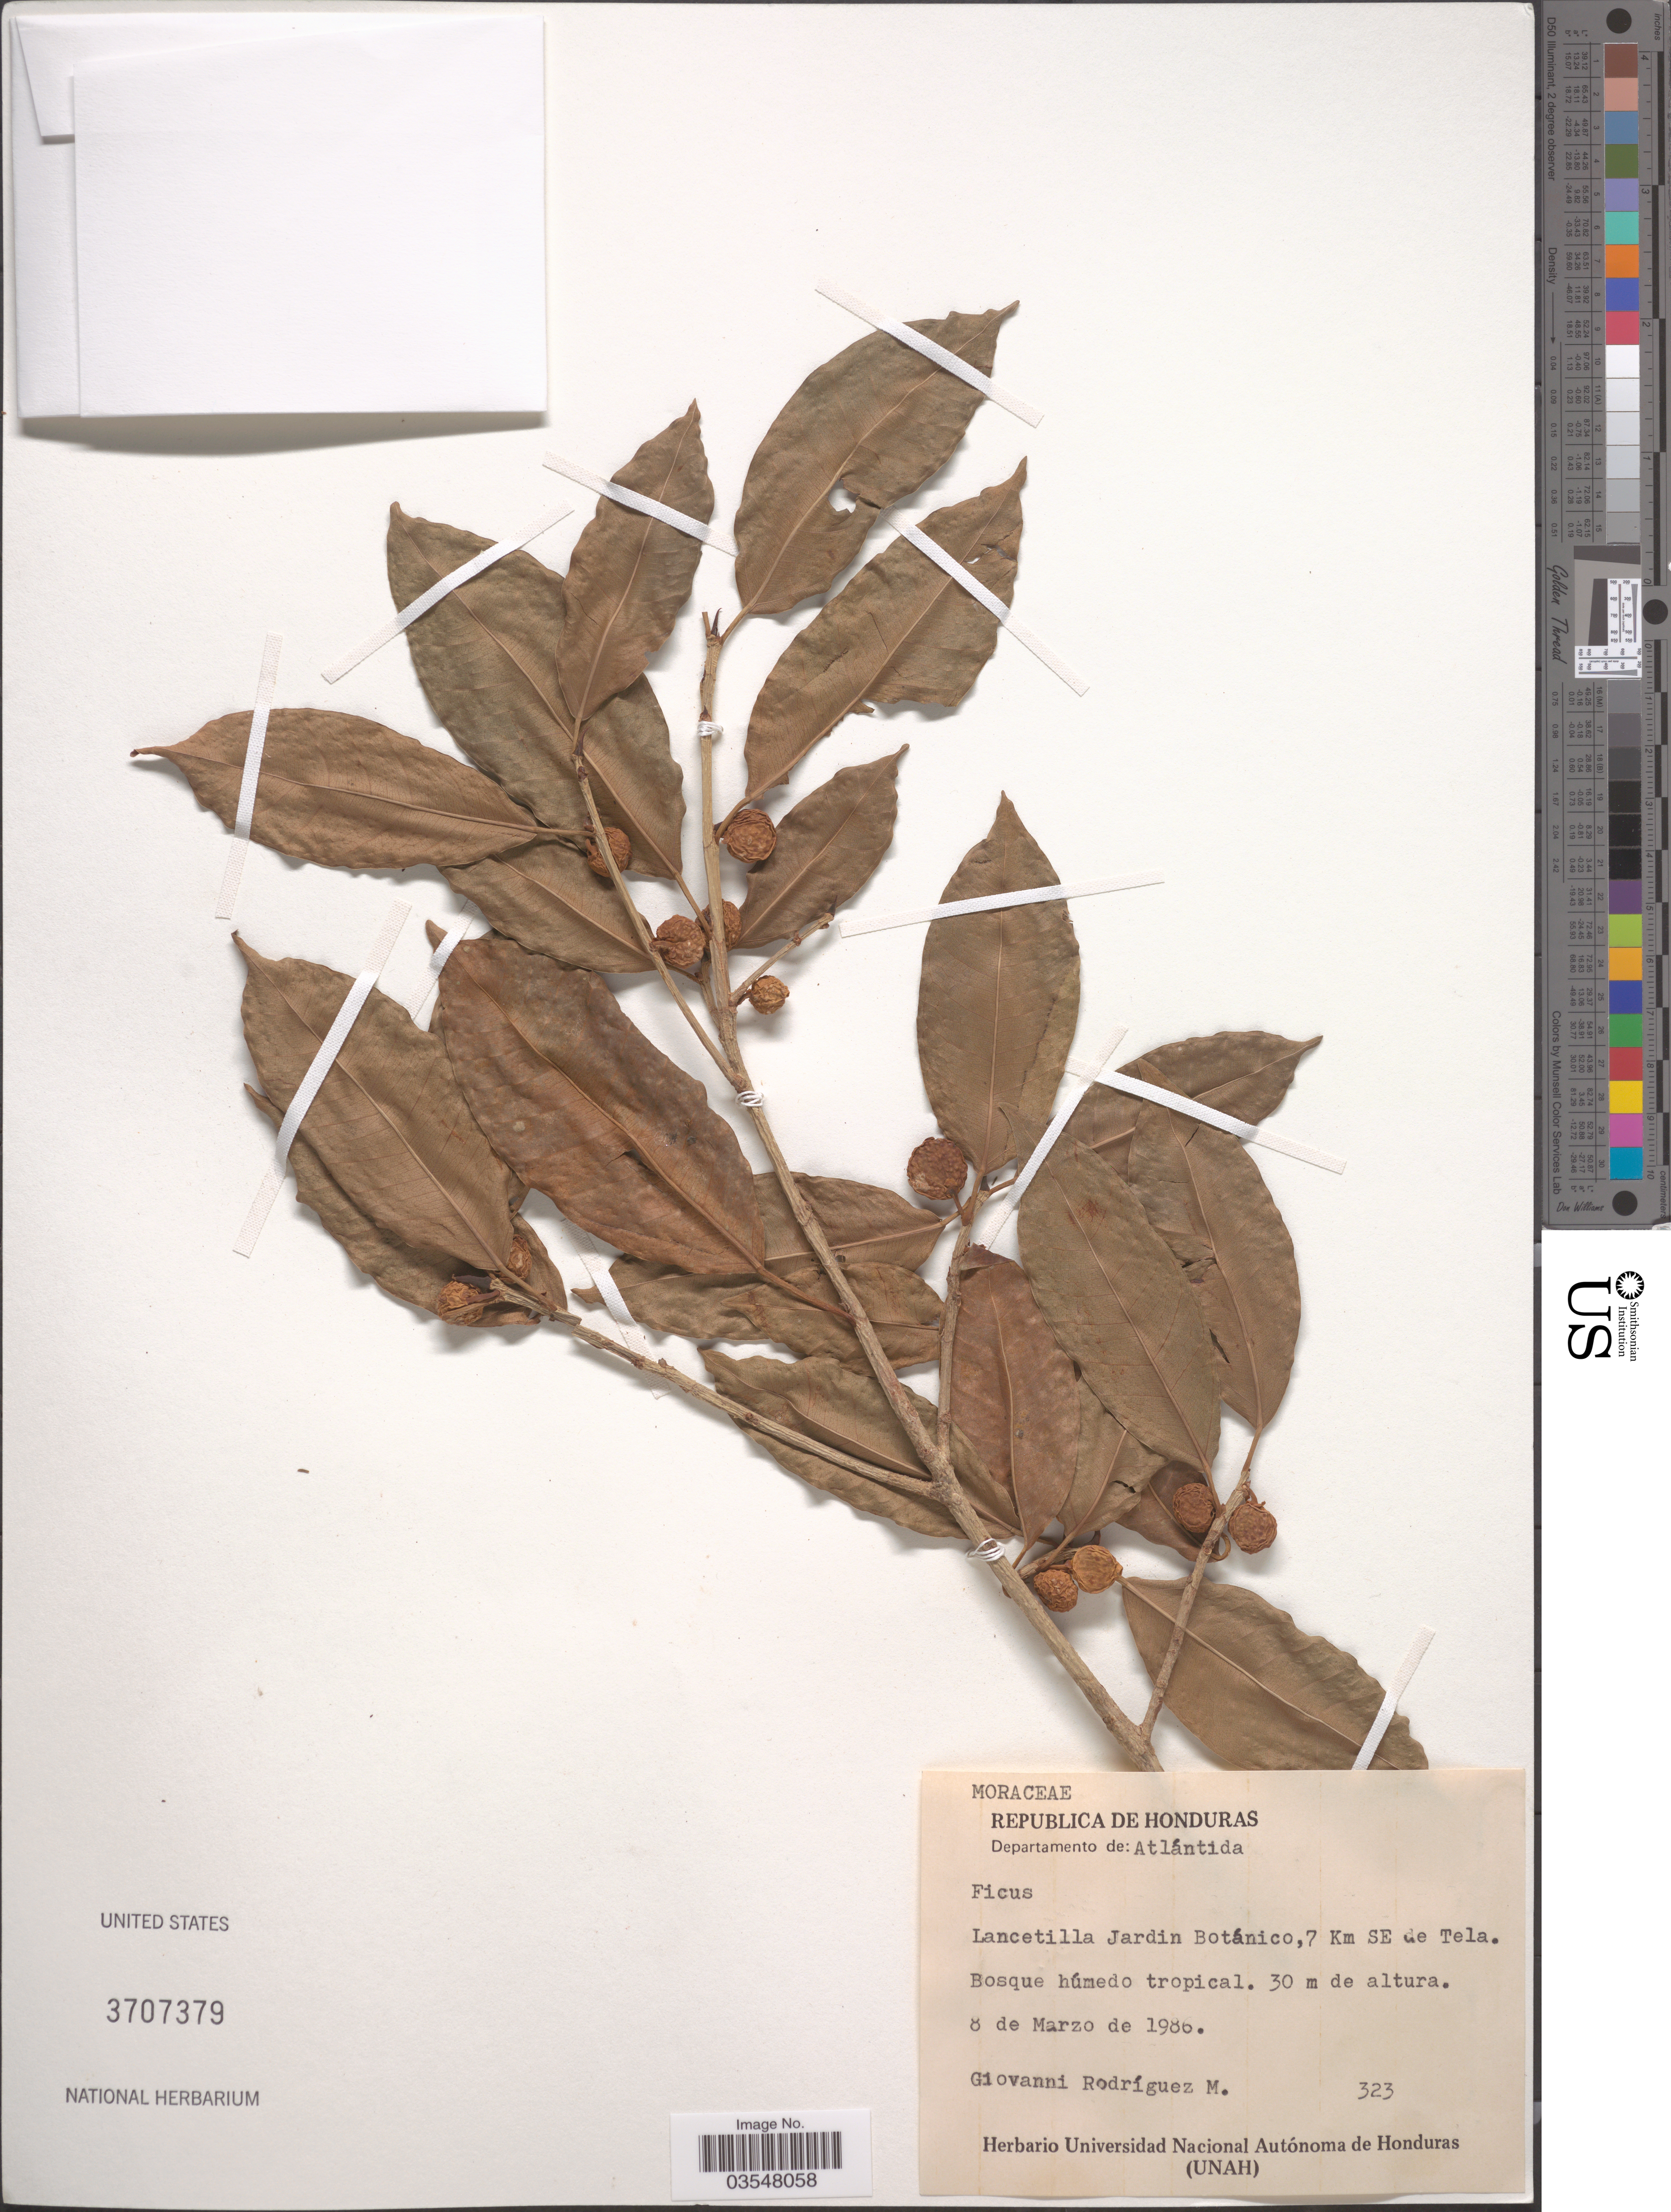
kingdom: Plantae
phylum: Tracheophyta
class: Magnoliopsida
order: Rosales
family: Moraceae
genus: Ficus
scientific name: Ficus sp.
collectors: G. Rodríguez M.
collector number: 323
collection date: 1986-03-08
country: Honduras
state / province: Atlantida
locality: Departamento de: Atlántida. Lancetilla Jardin Botánico, 7 Km SE de Tela.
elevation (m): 30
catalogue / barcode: US 3707379